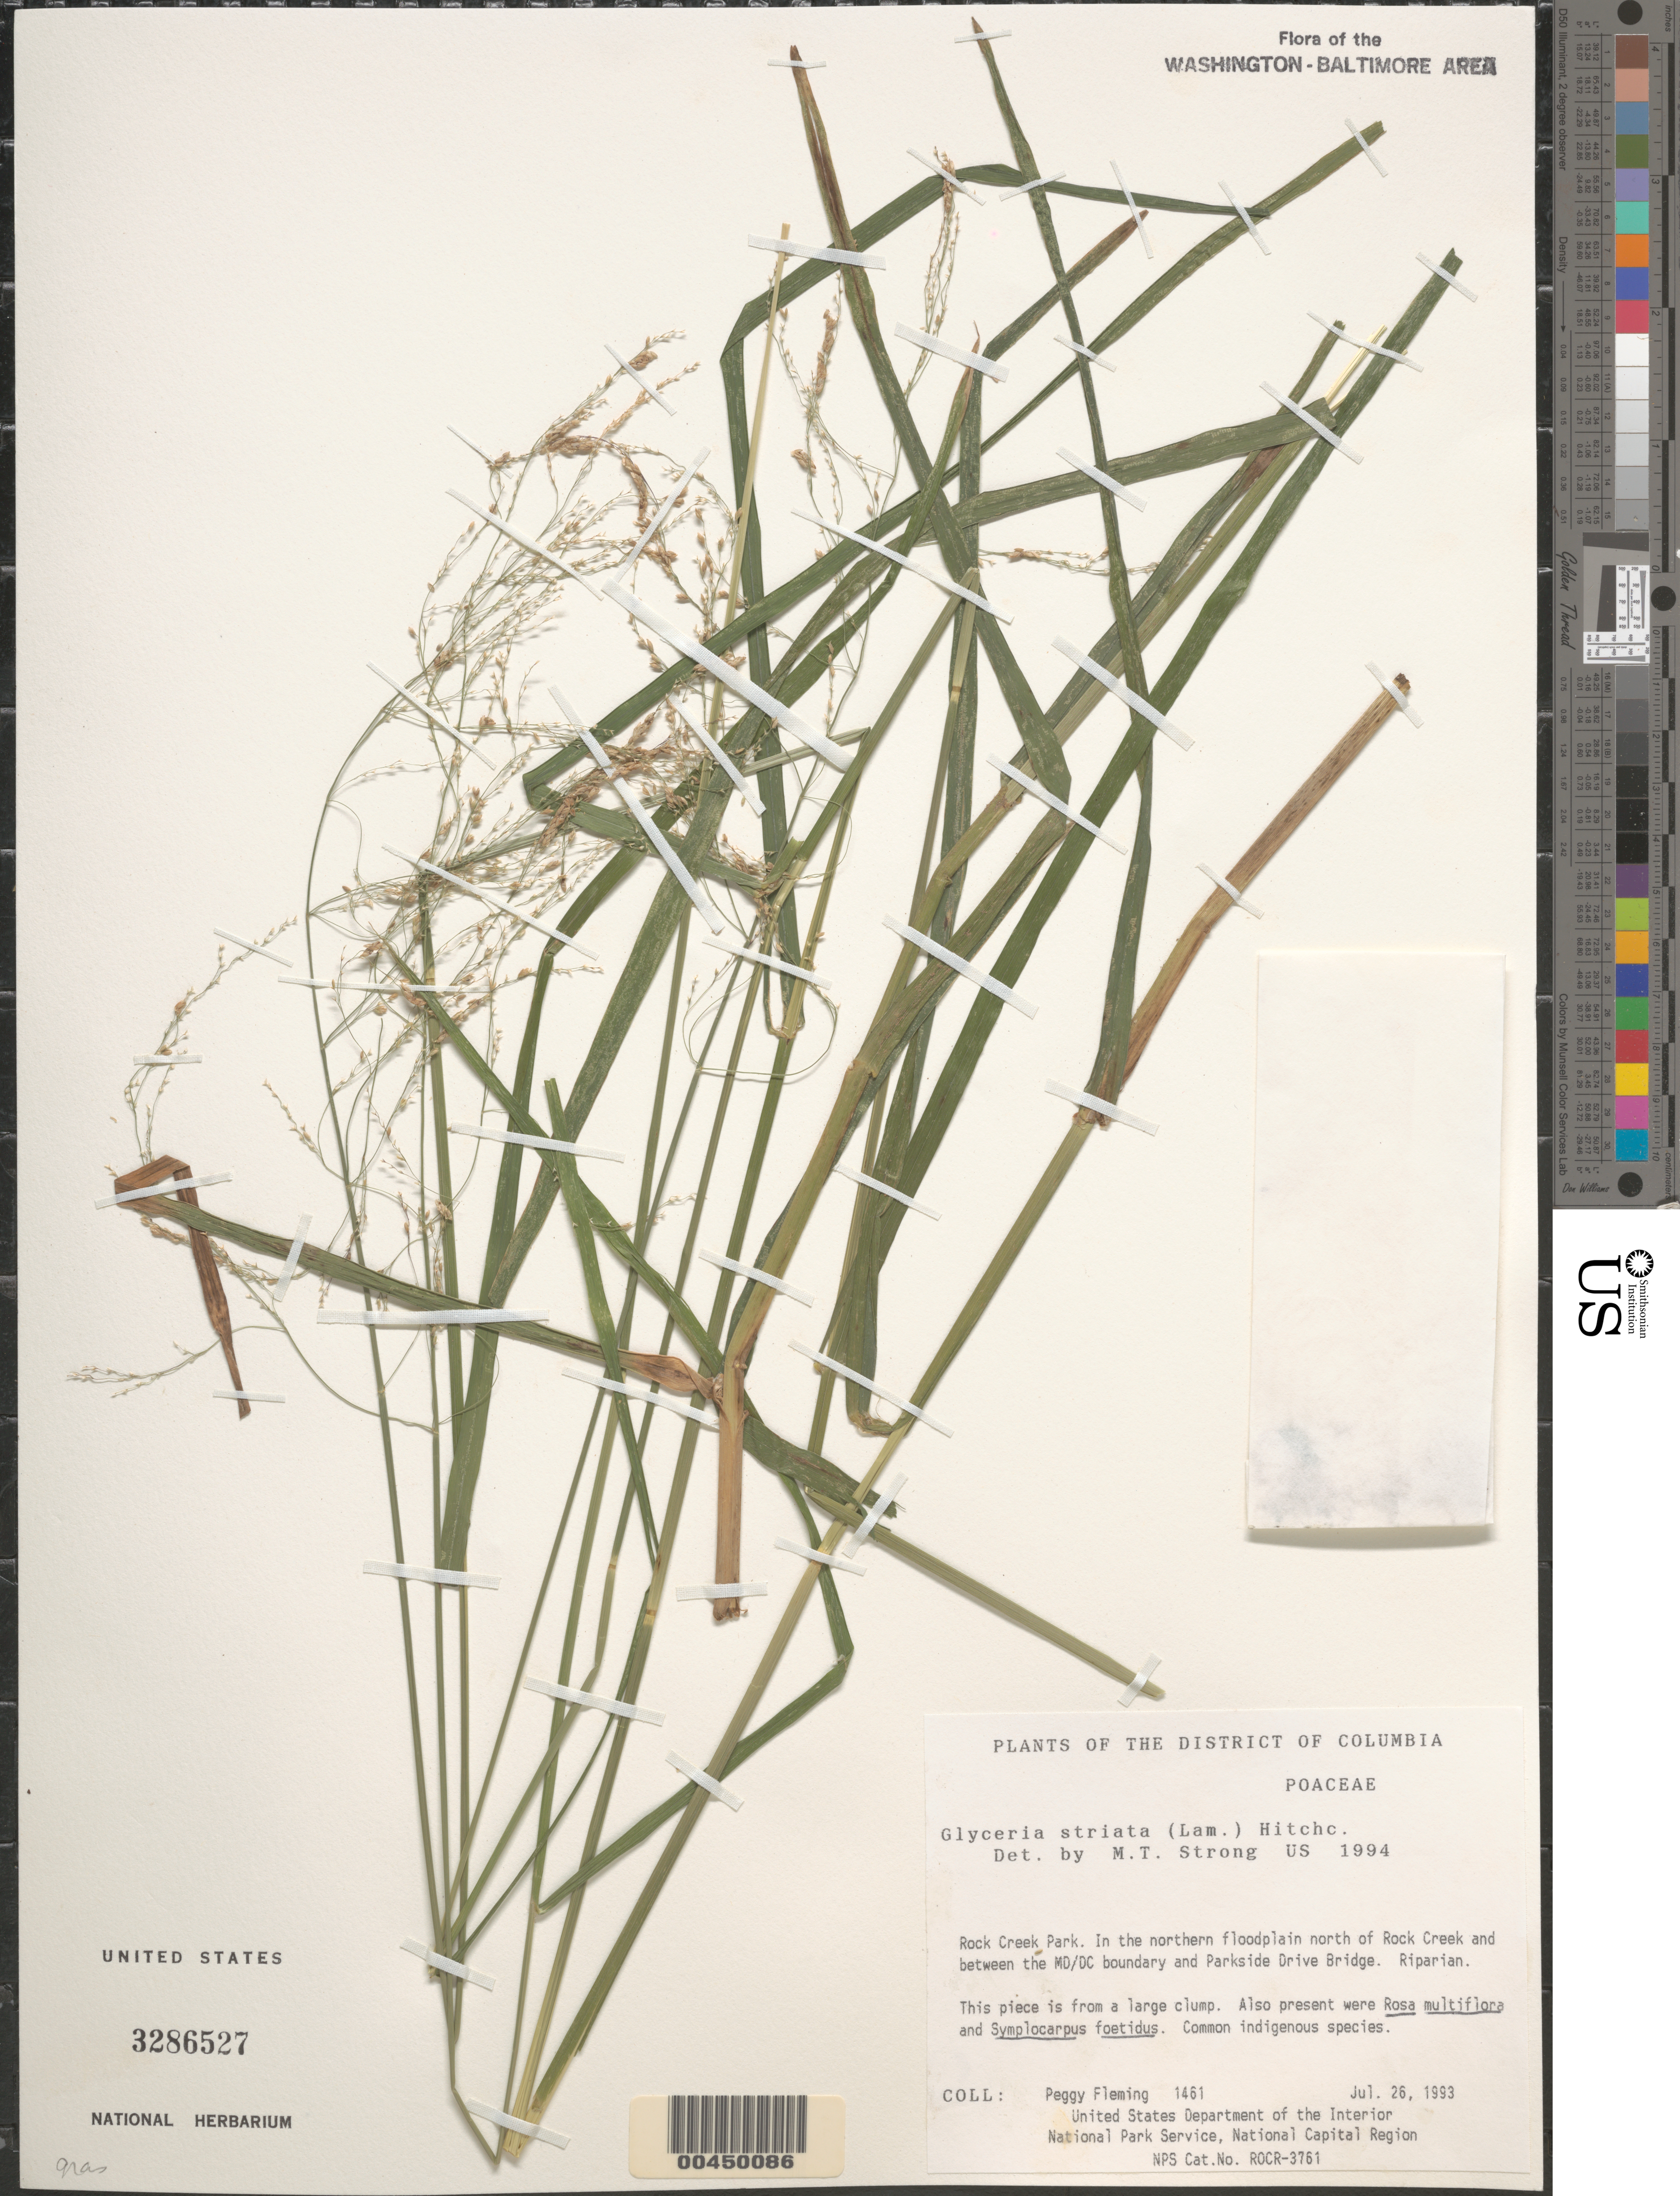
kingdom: Plantae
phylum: Tracheophyta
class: Liliopsida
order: Poales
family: Poaceae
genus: Glyceria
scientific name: Glyceria striata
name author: (Lam.) Hitchc.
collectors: P. Fleming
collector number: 1461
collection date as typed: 26 Jul 1993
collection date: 1993-07-26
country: United States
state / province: District of Columbia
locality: Rock Creek Park, northern floodplain, N of Rock Creek and between Parkside Drive and MD/DC Boundary Rock Creek Park and Vicinity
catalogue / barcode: US 3286527